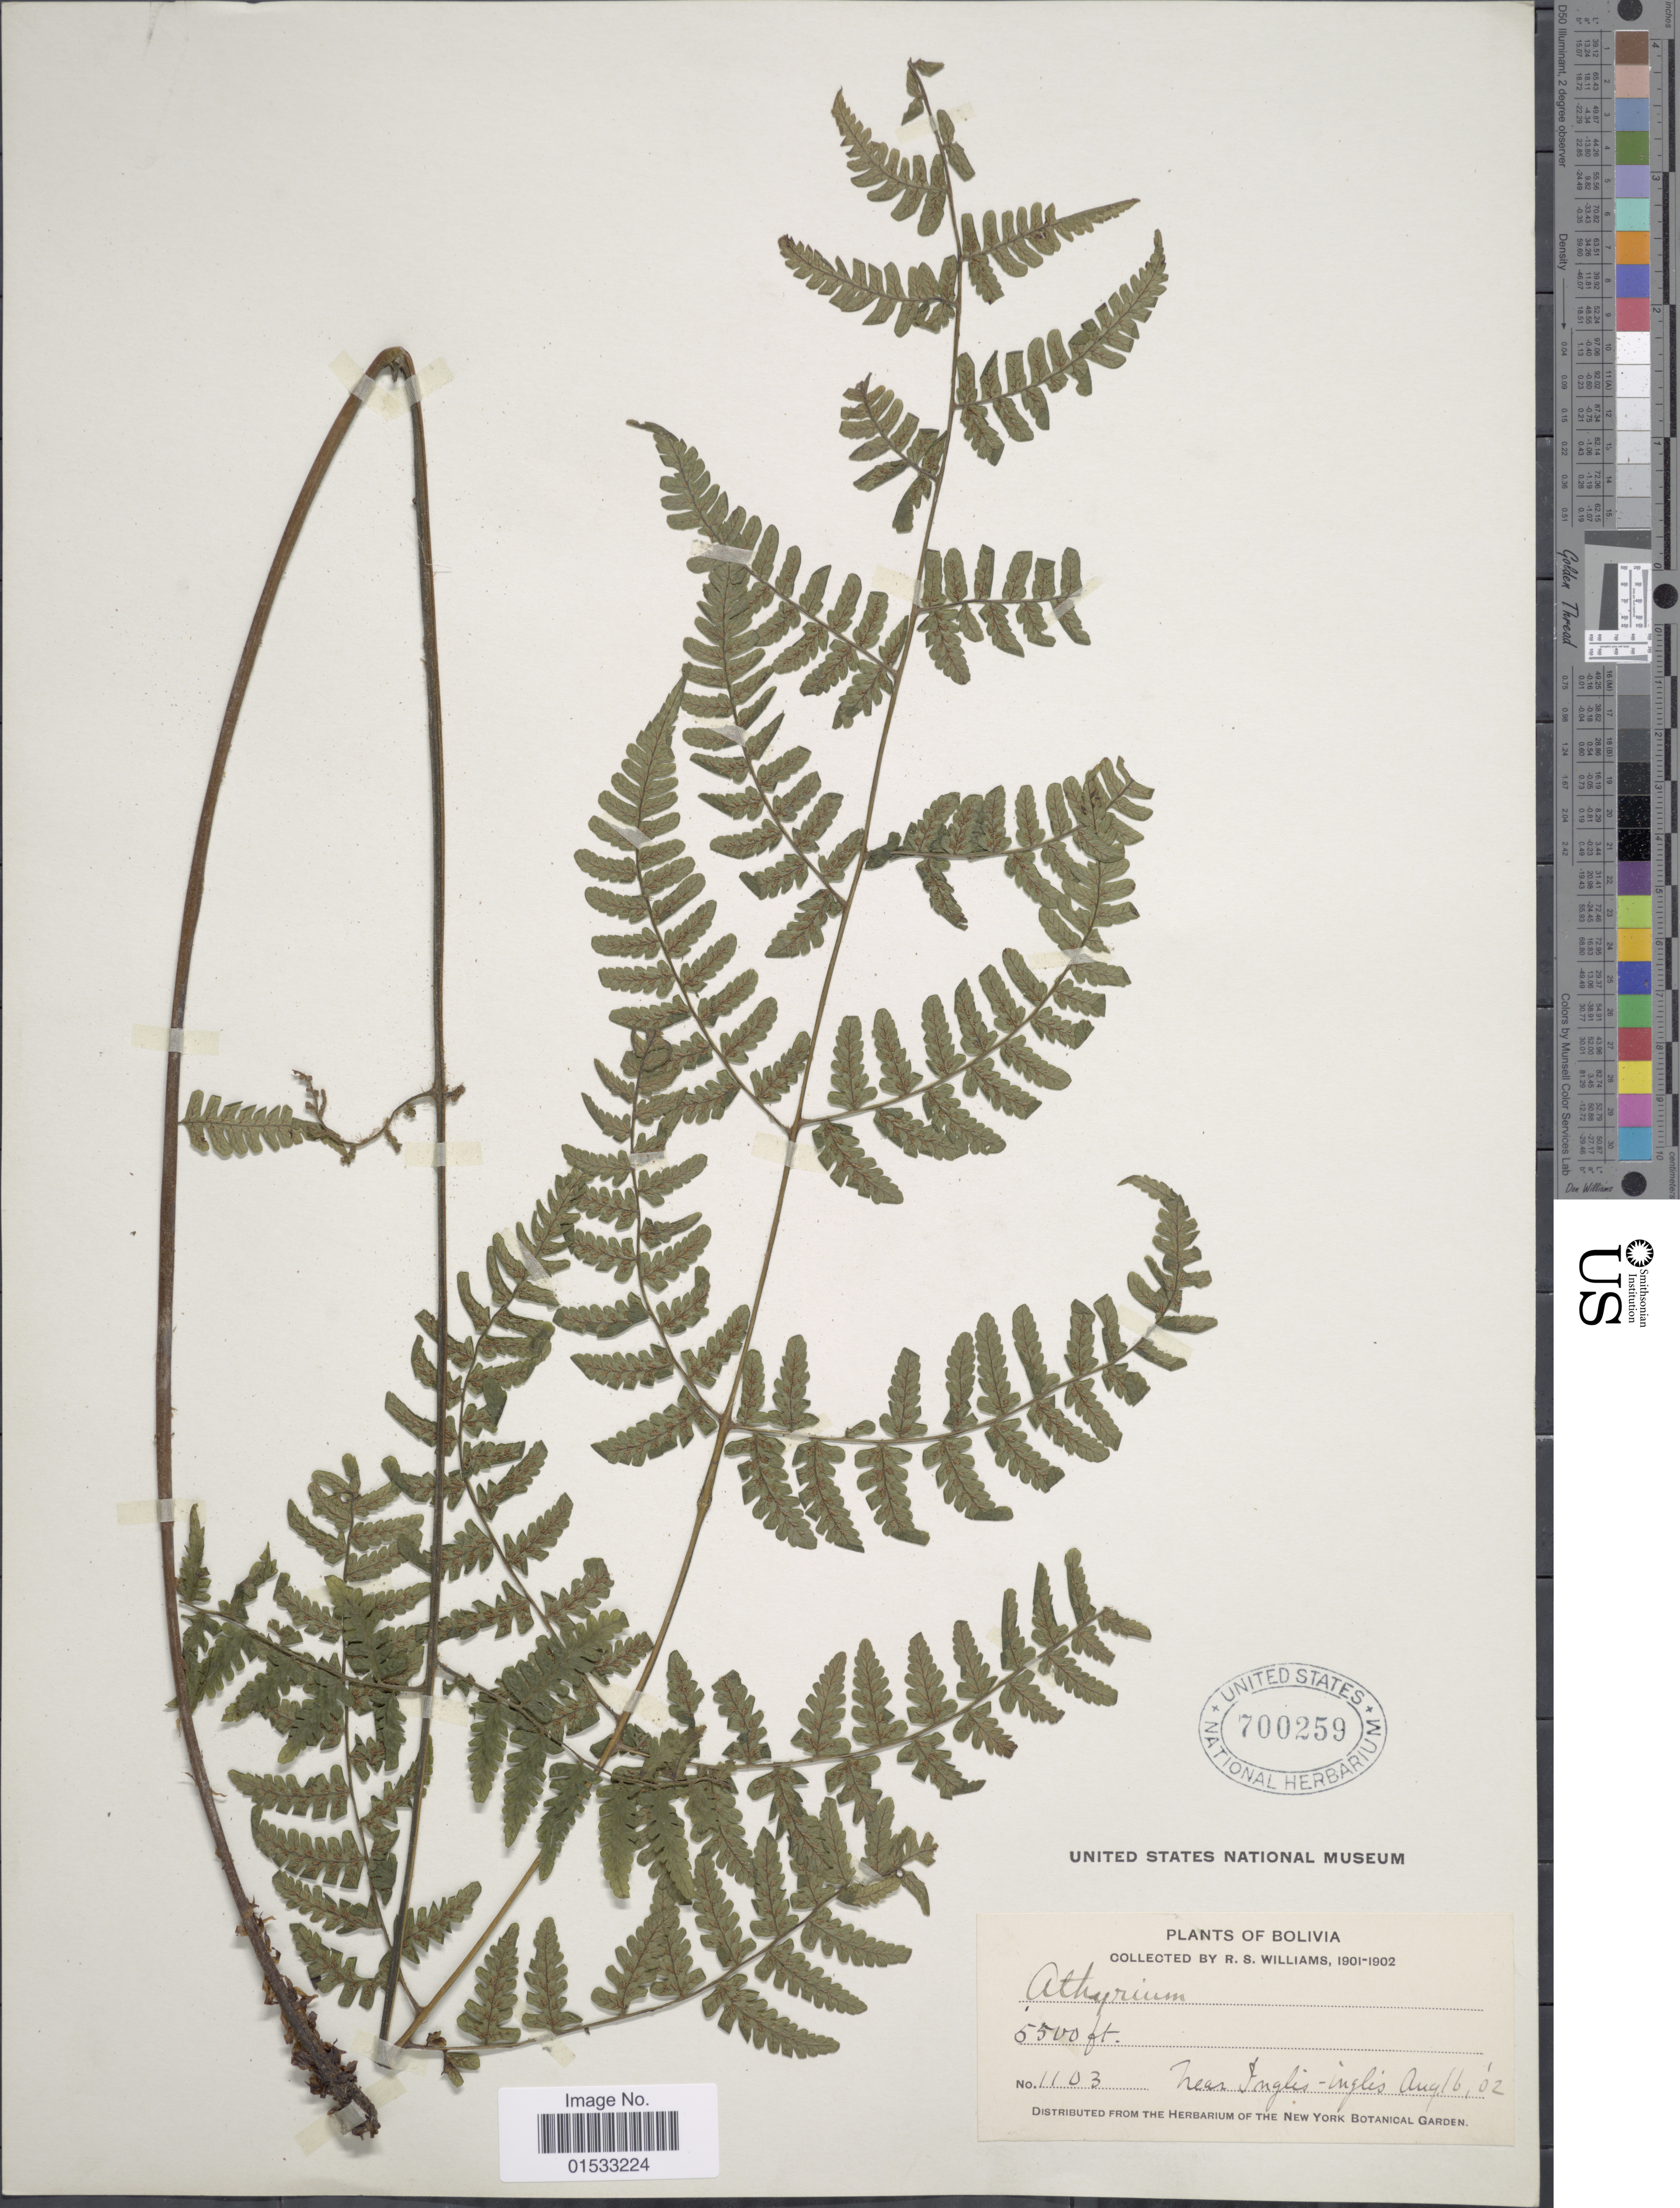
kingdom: Plantae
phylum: Tracheophyta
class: Polypodiopsida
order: Polypodiales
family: Athyriaceae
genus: Diplazium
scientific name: Diplazium sp.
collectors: R. S. Williams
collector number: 1103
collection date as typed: Aug. 16 '02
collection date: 1902-08-16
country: Bolivia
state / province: La Paz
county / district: Franz Tamayo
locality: Near Inglis-Inglis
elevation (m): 1676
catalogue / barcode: US 700259